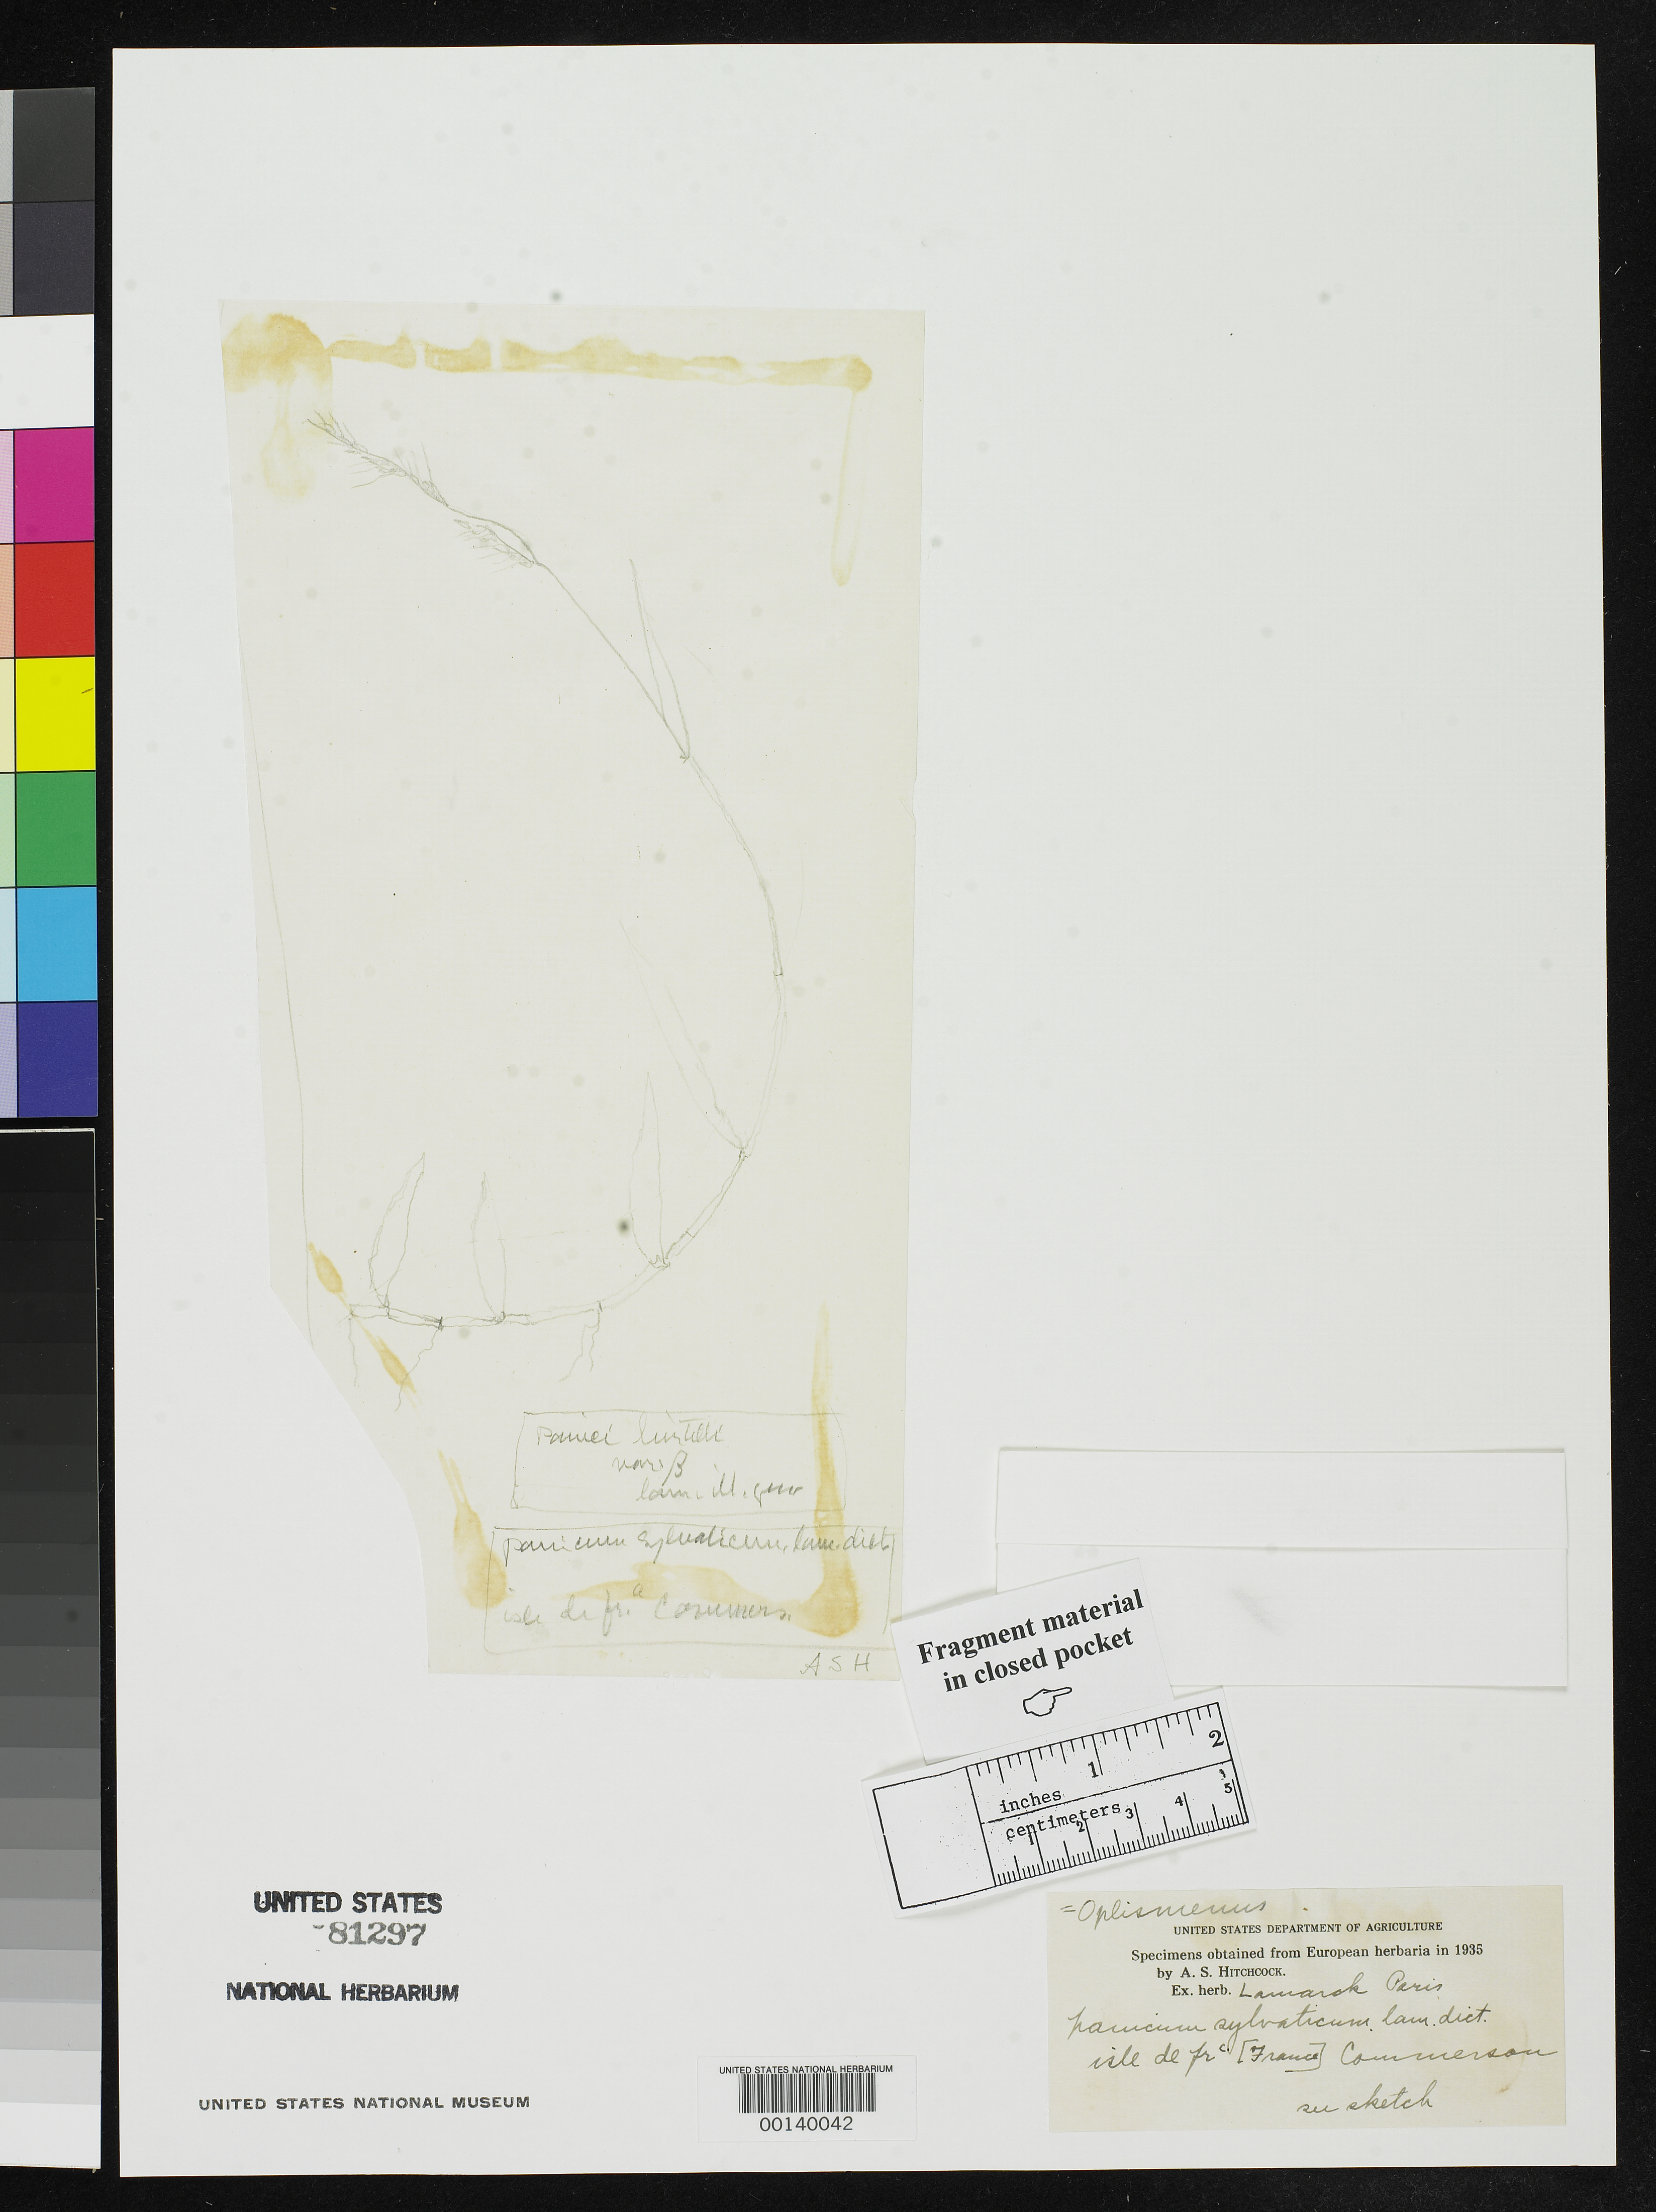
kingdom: Plantae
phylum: Tracheophyta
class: Liliopsida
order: Poales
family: Poaceae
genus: Panicum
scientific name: Panicum sylvaticum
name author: Lam.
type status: Type Fragment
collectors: P. Commerson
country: Seychelles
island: Aldabra Atoll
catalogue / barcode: US 81297